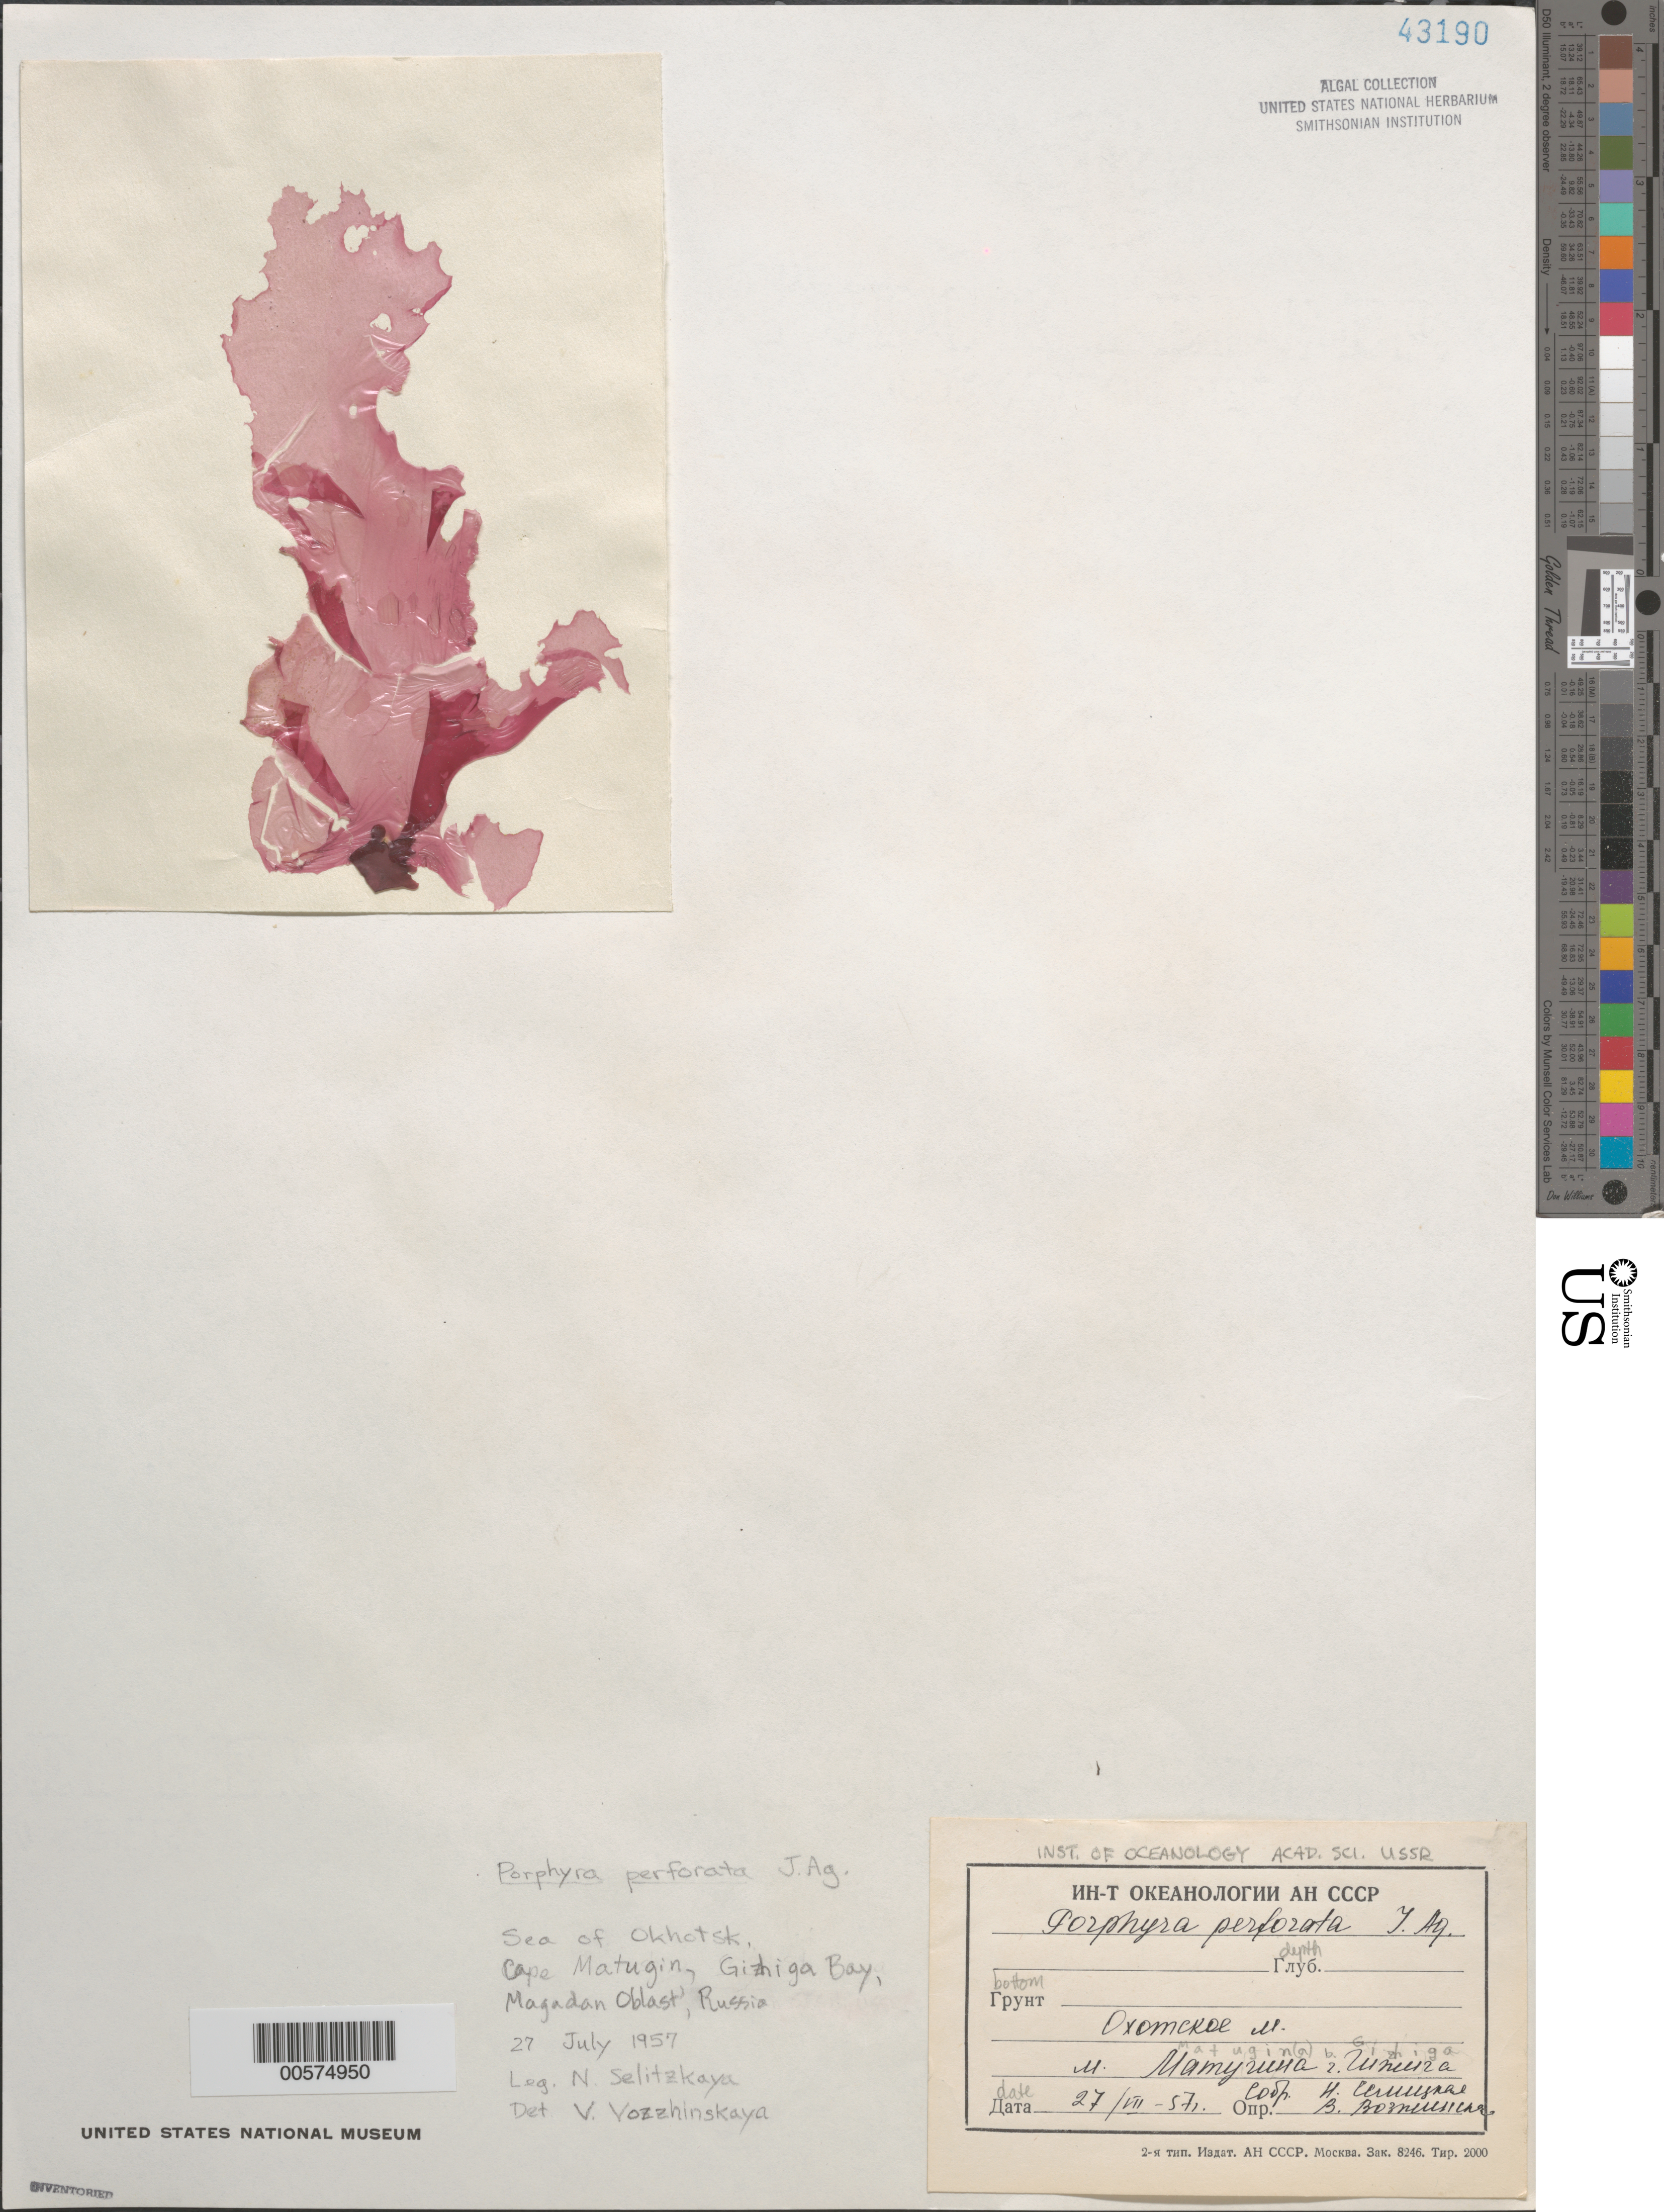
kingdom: Plantae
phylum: Rhodophyta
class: Bangiophyceae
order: Bangiales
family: Bangiaceae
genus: Pyropia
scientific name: Pyropia perforata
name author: (J. Agardh) S.C. Lindstrom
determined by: Algae name updating Project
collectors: N. Selitzkaya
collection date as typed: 27 Jul 1957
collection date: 1957-07-27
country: Russian Federation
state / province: Magadan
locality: Sea of Okhotsk, Cape Matugin, Gizhiga Bay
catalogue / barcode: US 43190